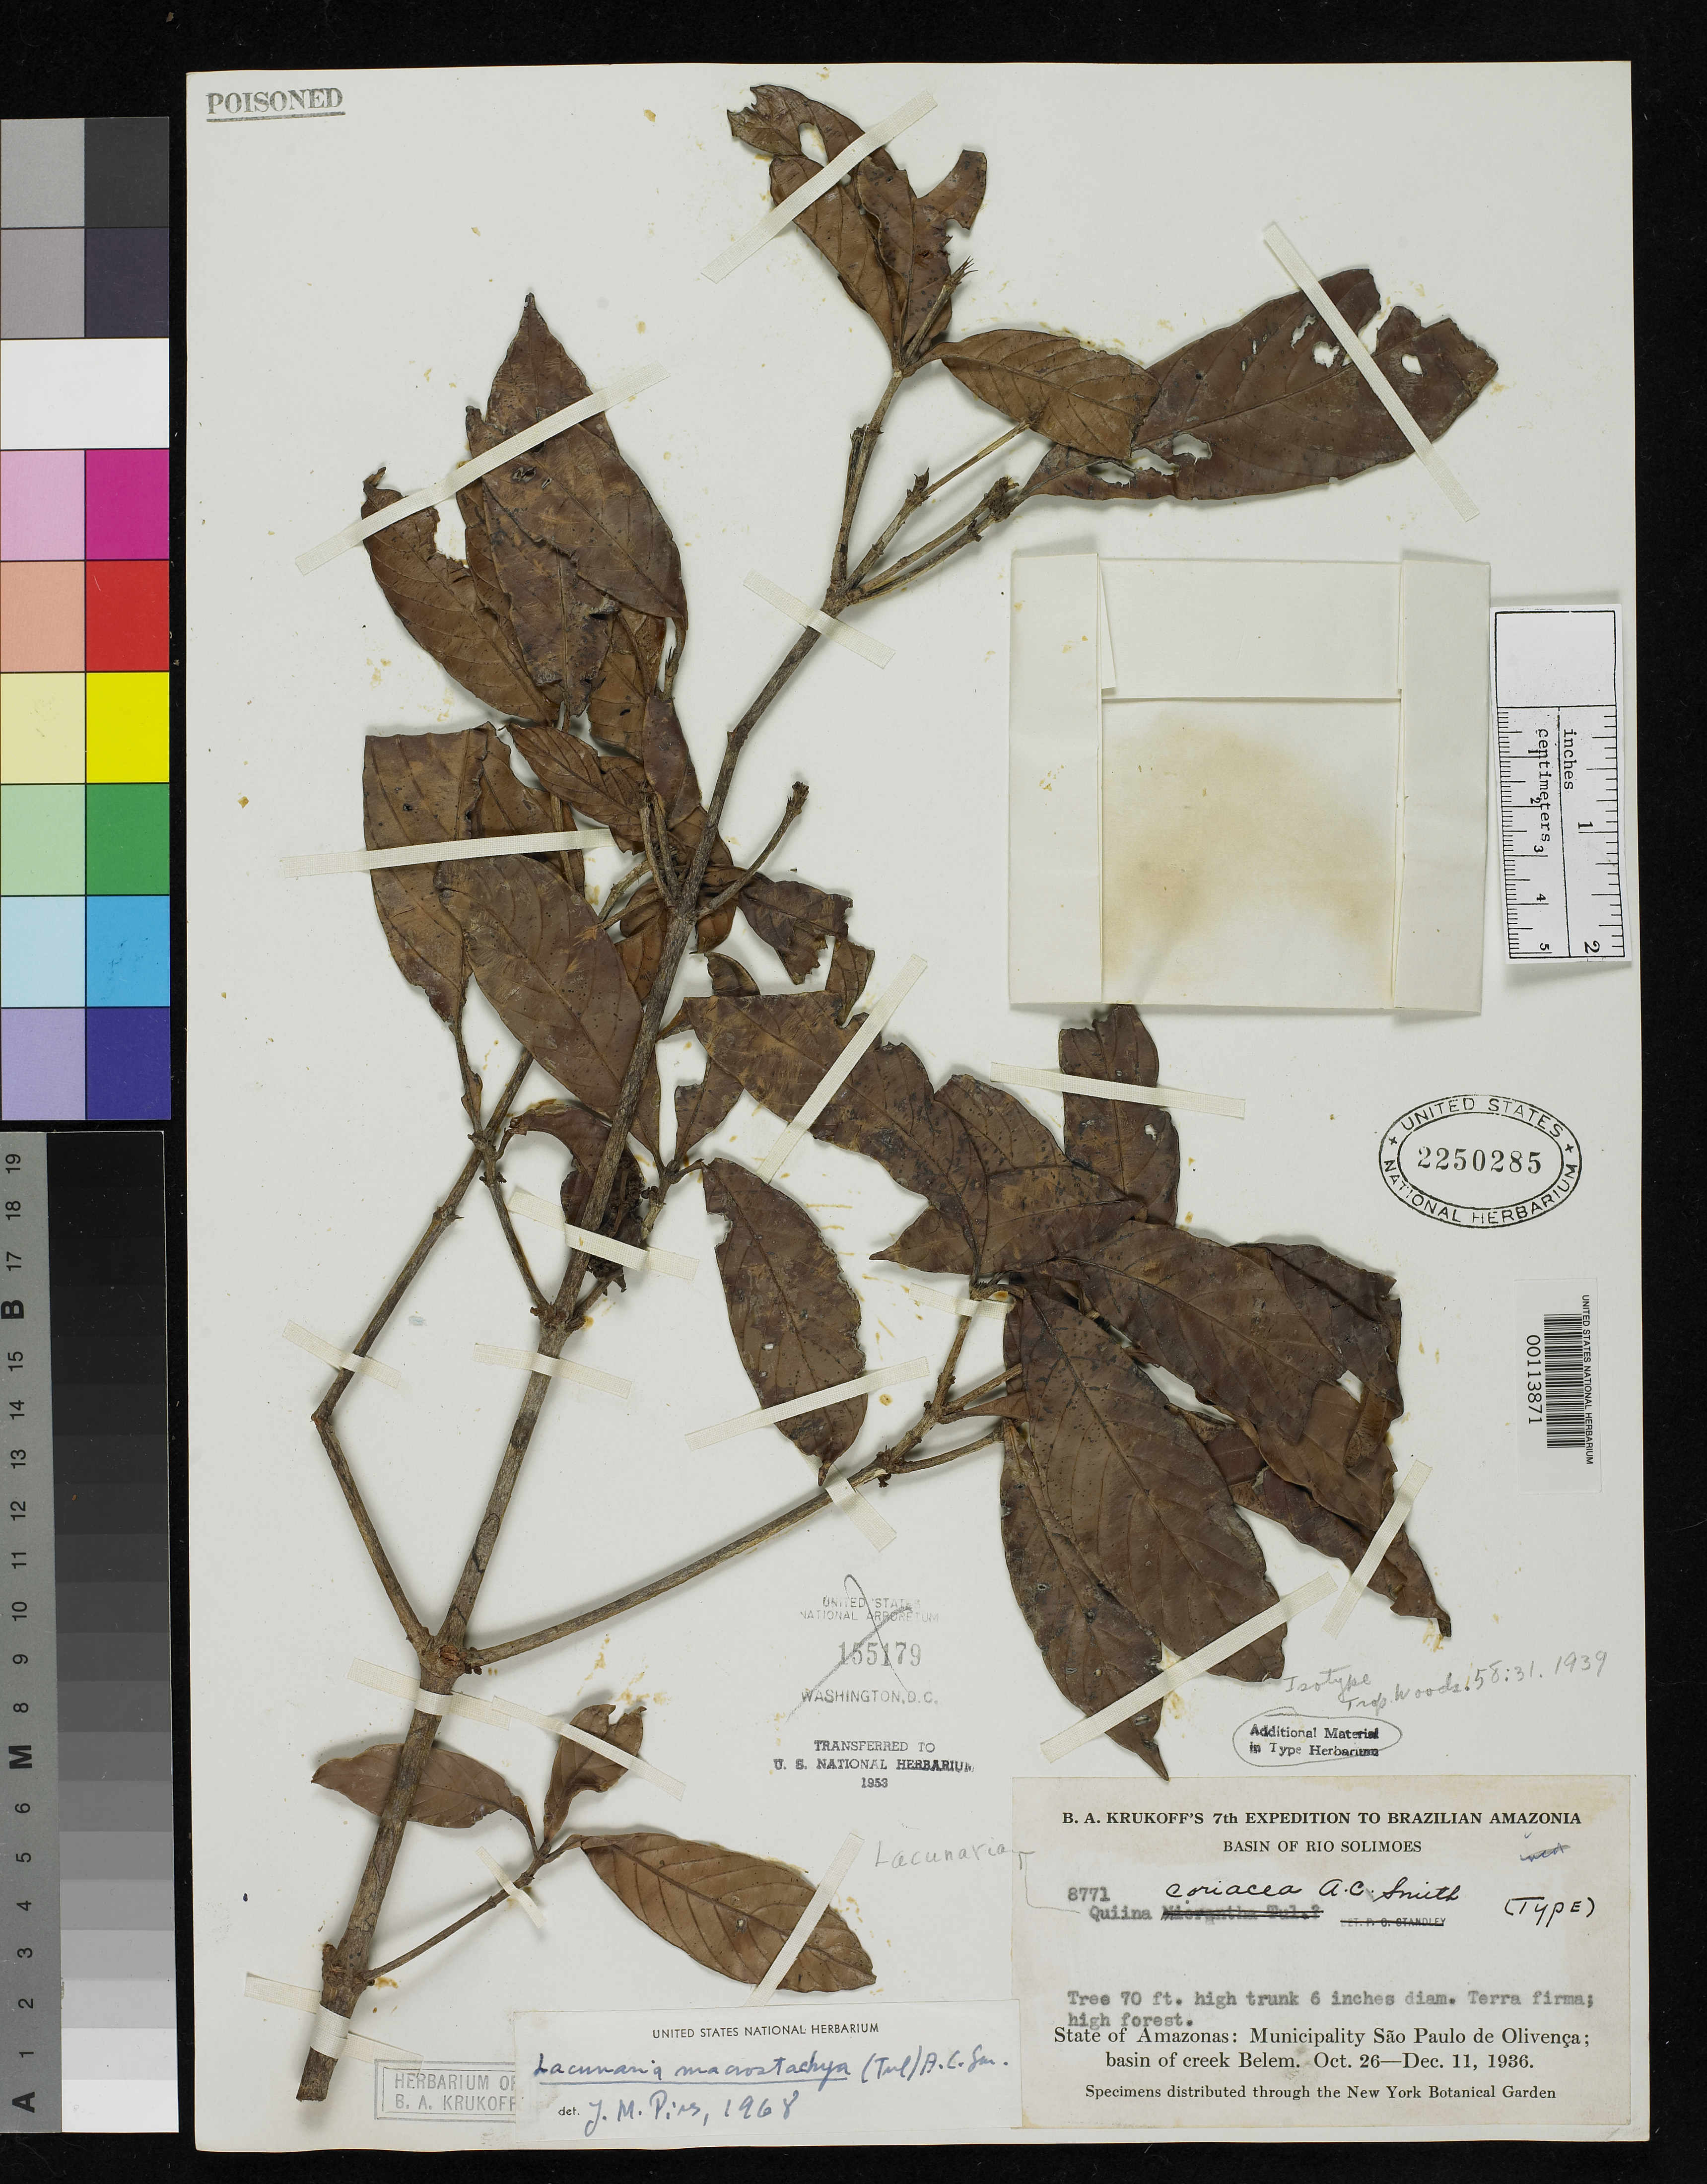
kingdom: Plantae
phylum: Tracheophyta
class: Magnoliopsida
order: Malpighiales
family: Quiinaceae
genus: Lacunaria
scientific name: Lacunaria coriacea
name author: A.C. Sm.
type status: Isotype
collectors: B. A. Krukoff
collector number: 8771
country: Brazil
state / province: Minas Gerais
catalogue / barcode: US 2250285